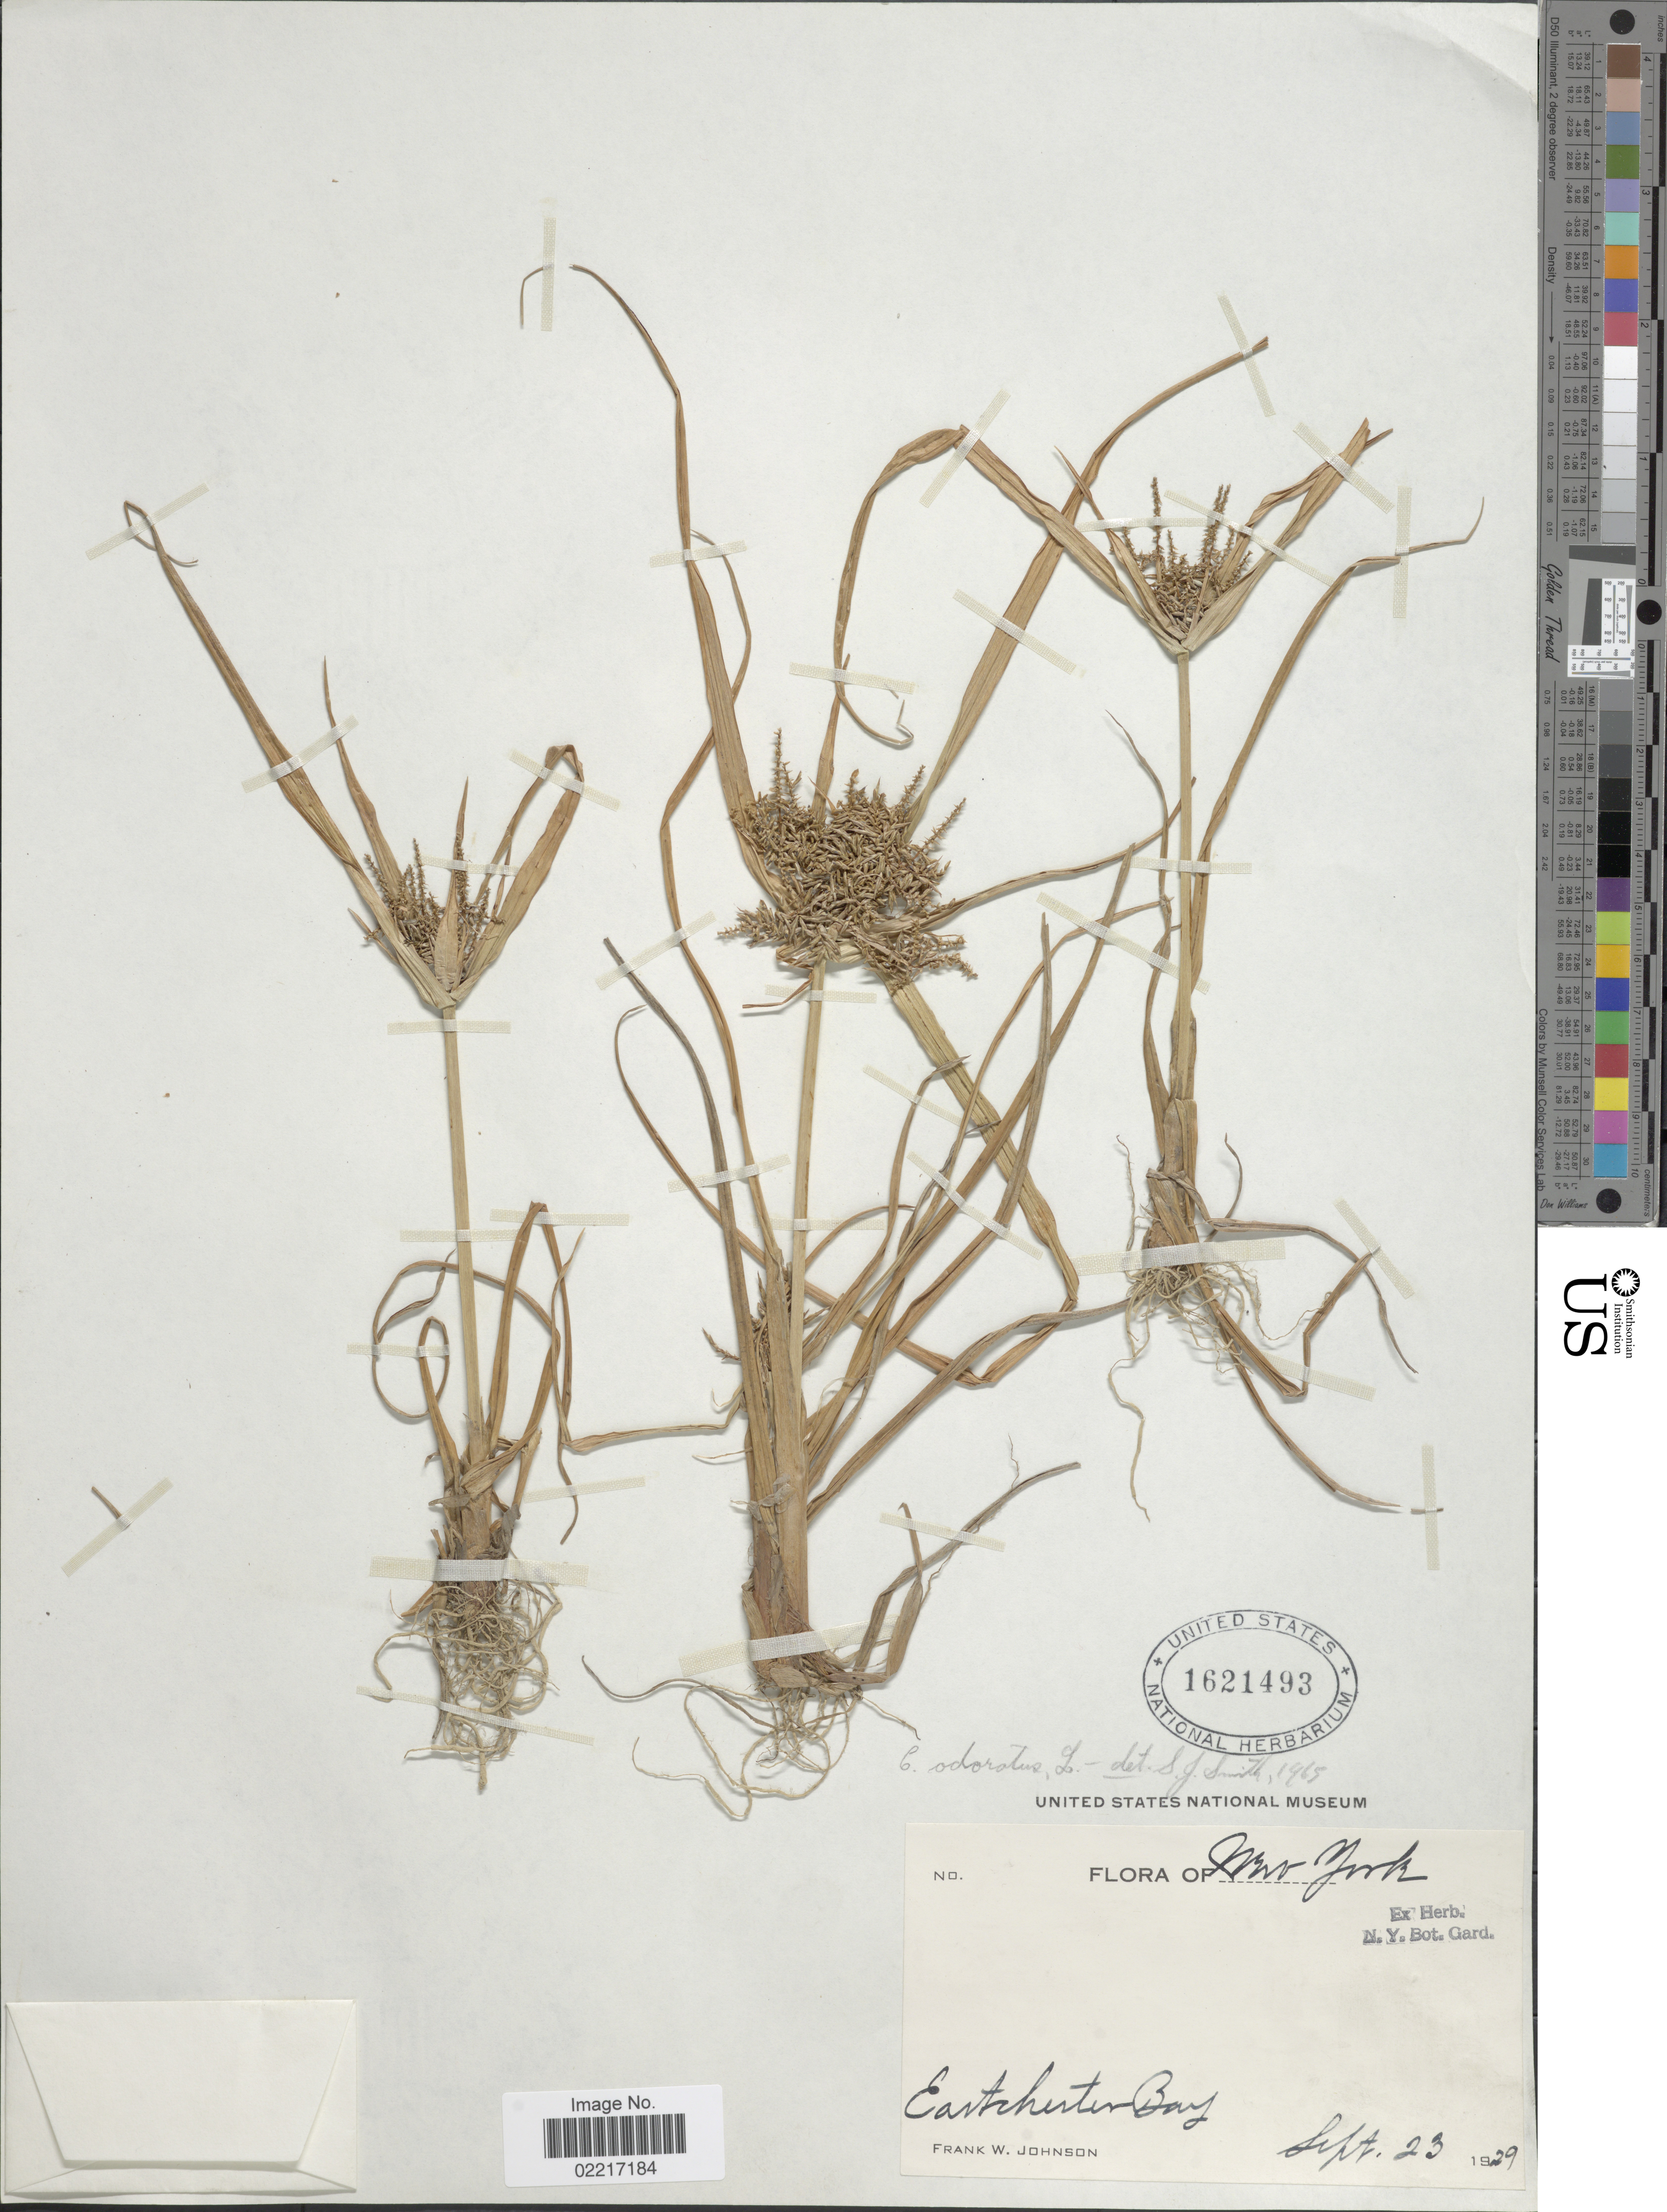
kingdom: Plantae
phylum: Tracheophyta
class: Liliopsida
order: Poales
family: Cyperaceae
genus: Cyperus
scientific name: Cyperus odoratus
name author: L.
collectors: F. W. Johnson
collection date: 1929-09-23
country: United States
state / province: New York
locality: Eastherter Bay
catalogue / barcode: US 1621493